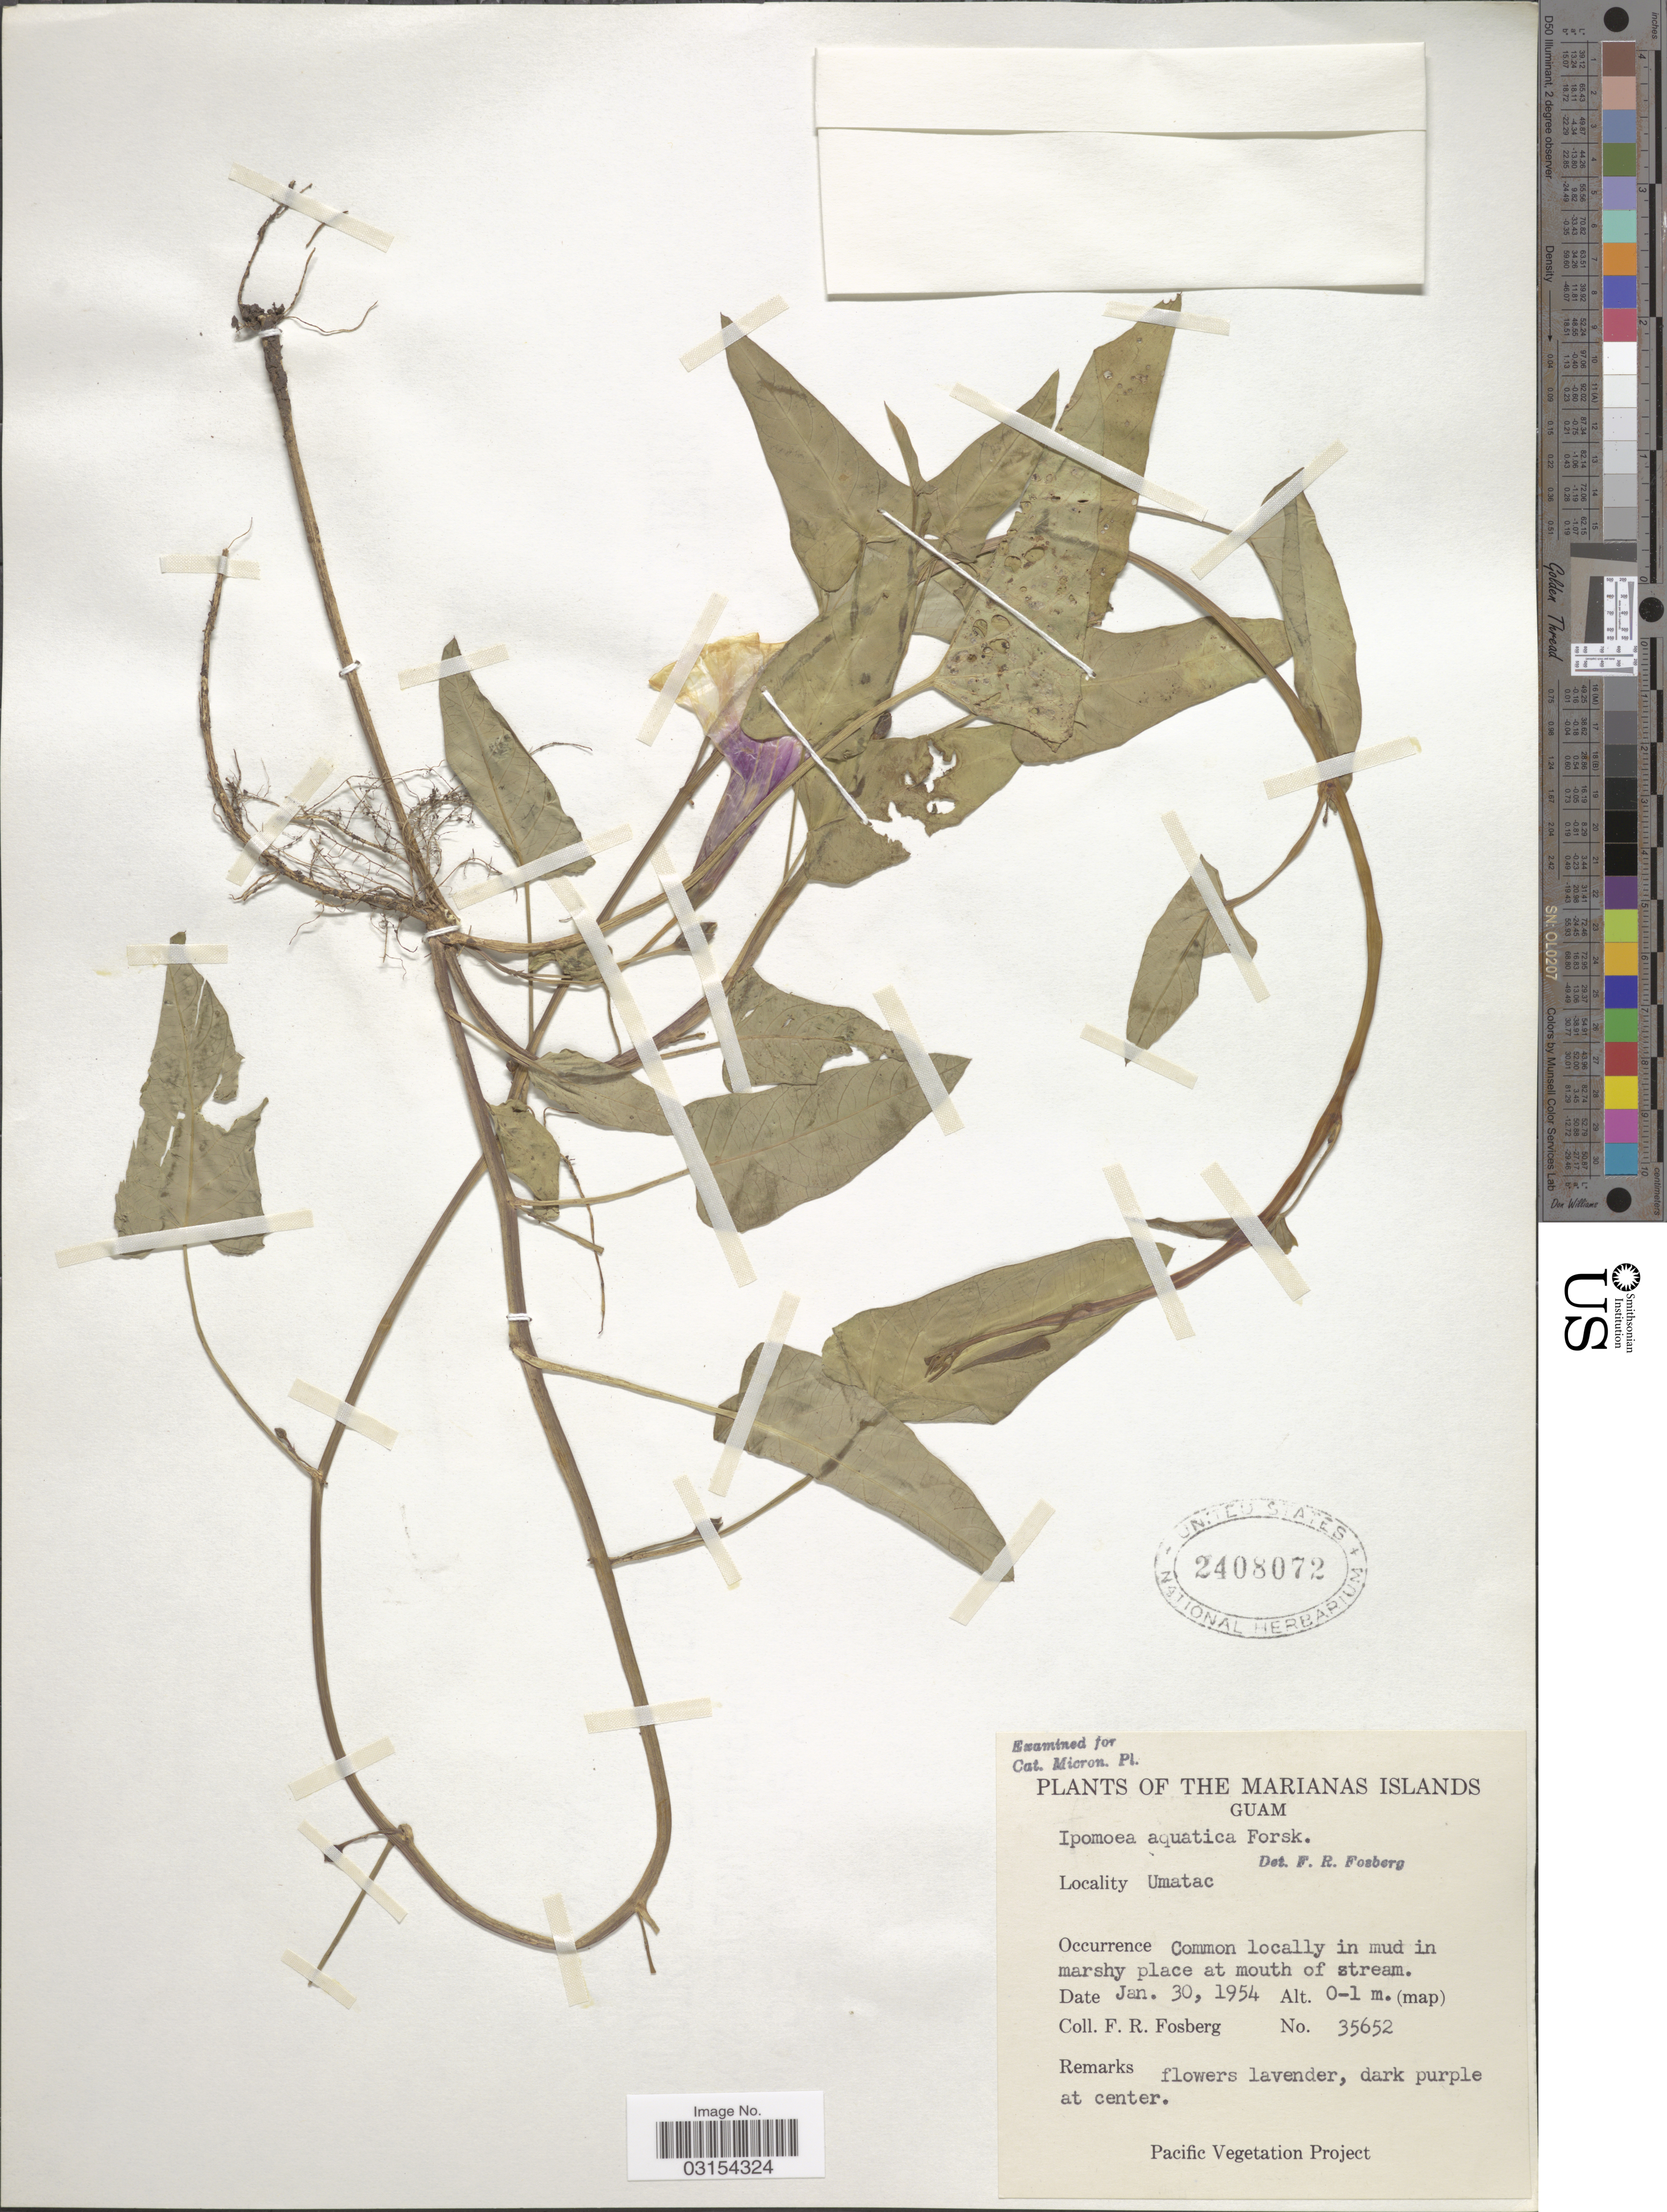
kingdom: Plantae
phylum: Tracheophyta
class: Magnoliopsida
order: Solanales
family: Convolvulaceae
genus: Ipomoea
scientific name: Ipomoea aquatica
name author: Forssk.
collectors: F. R. Fosberg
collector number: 35652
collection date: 1954-01-30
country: Guam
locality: The Marianas Islands. Umatac.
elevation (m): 0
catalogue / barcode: US 2408072